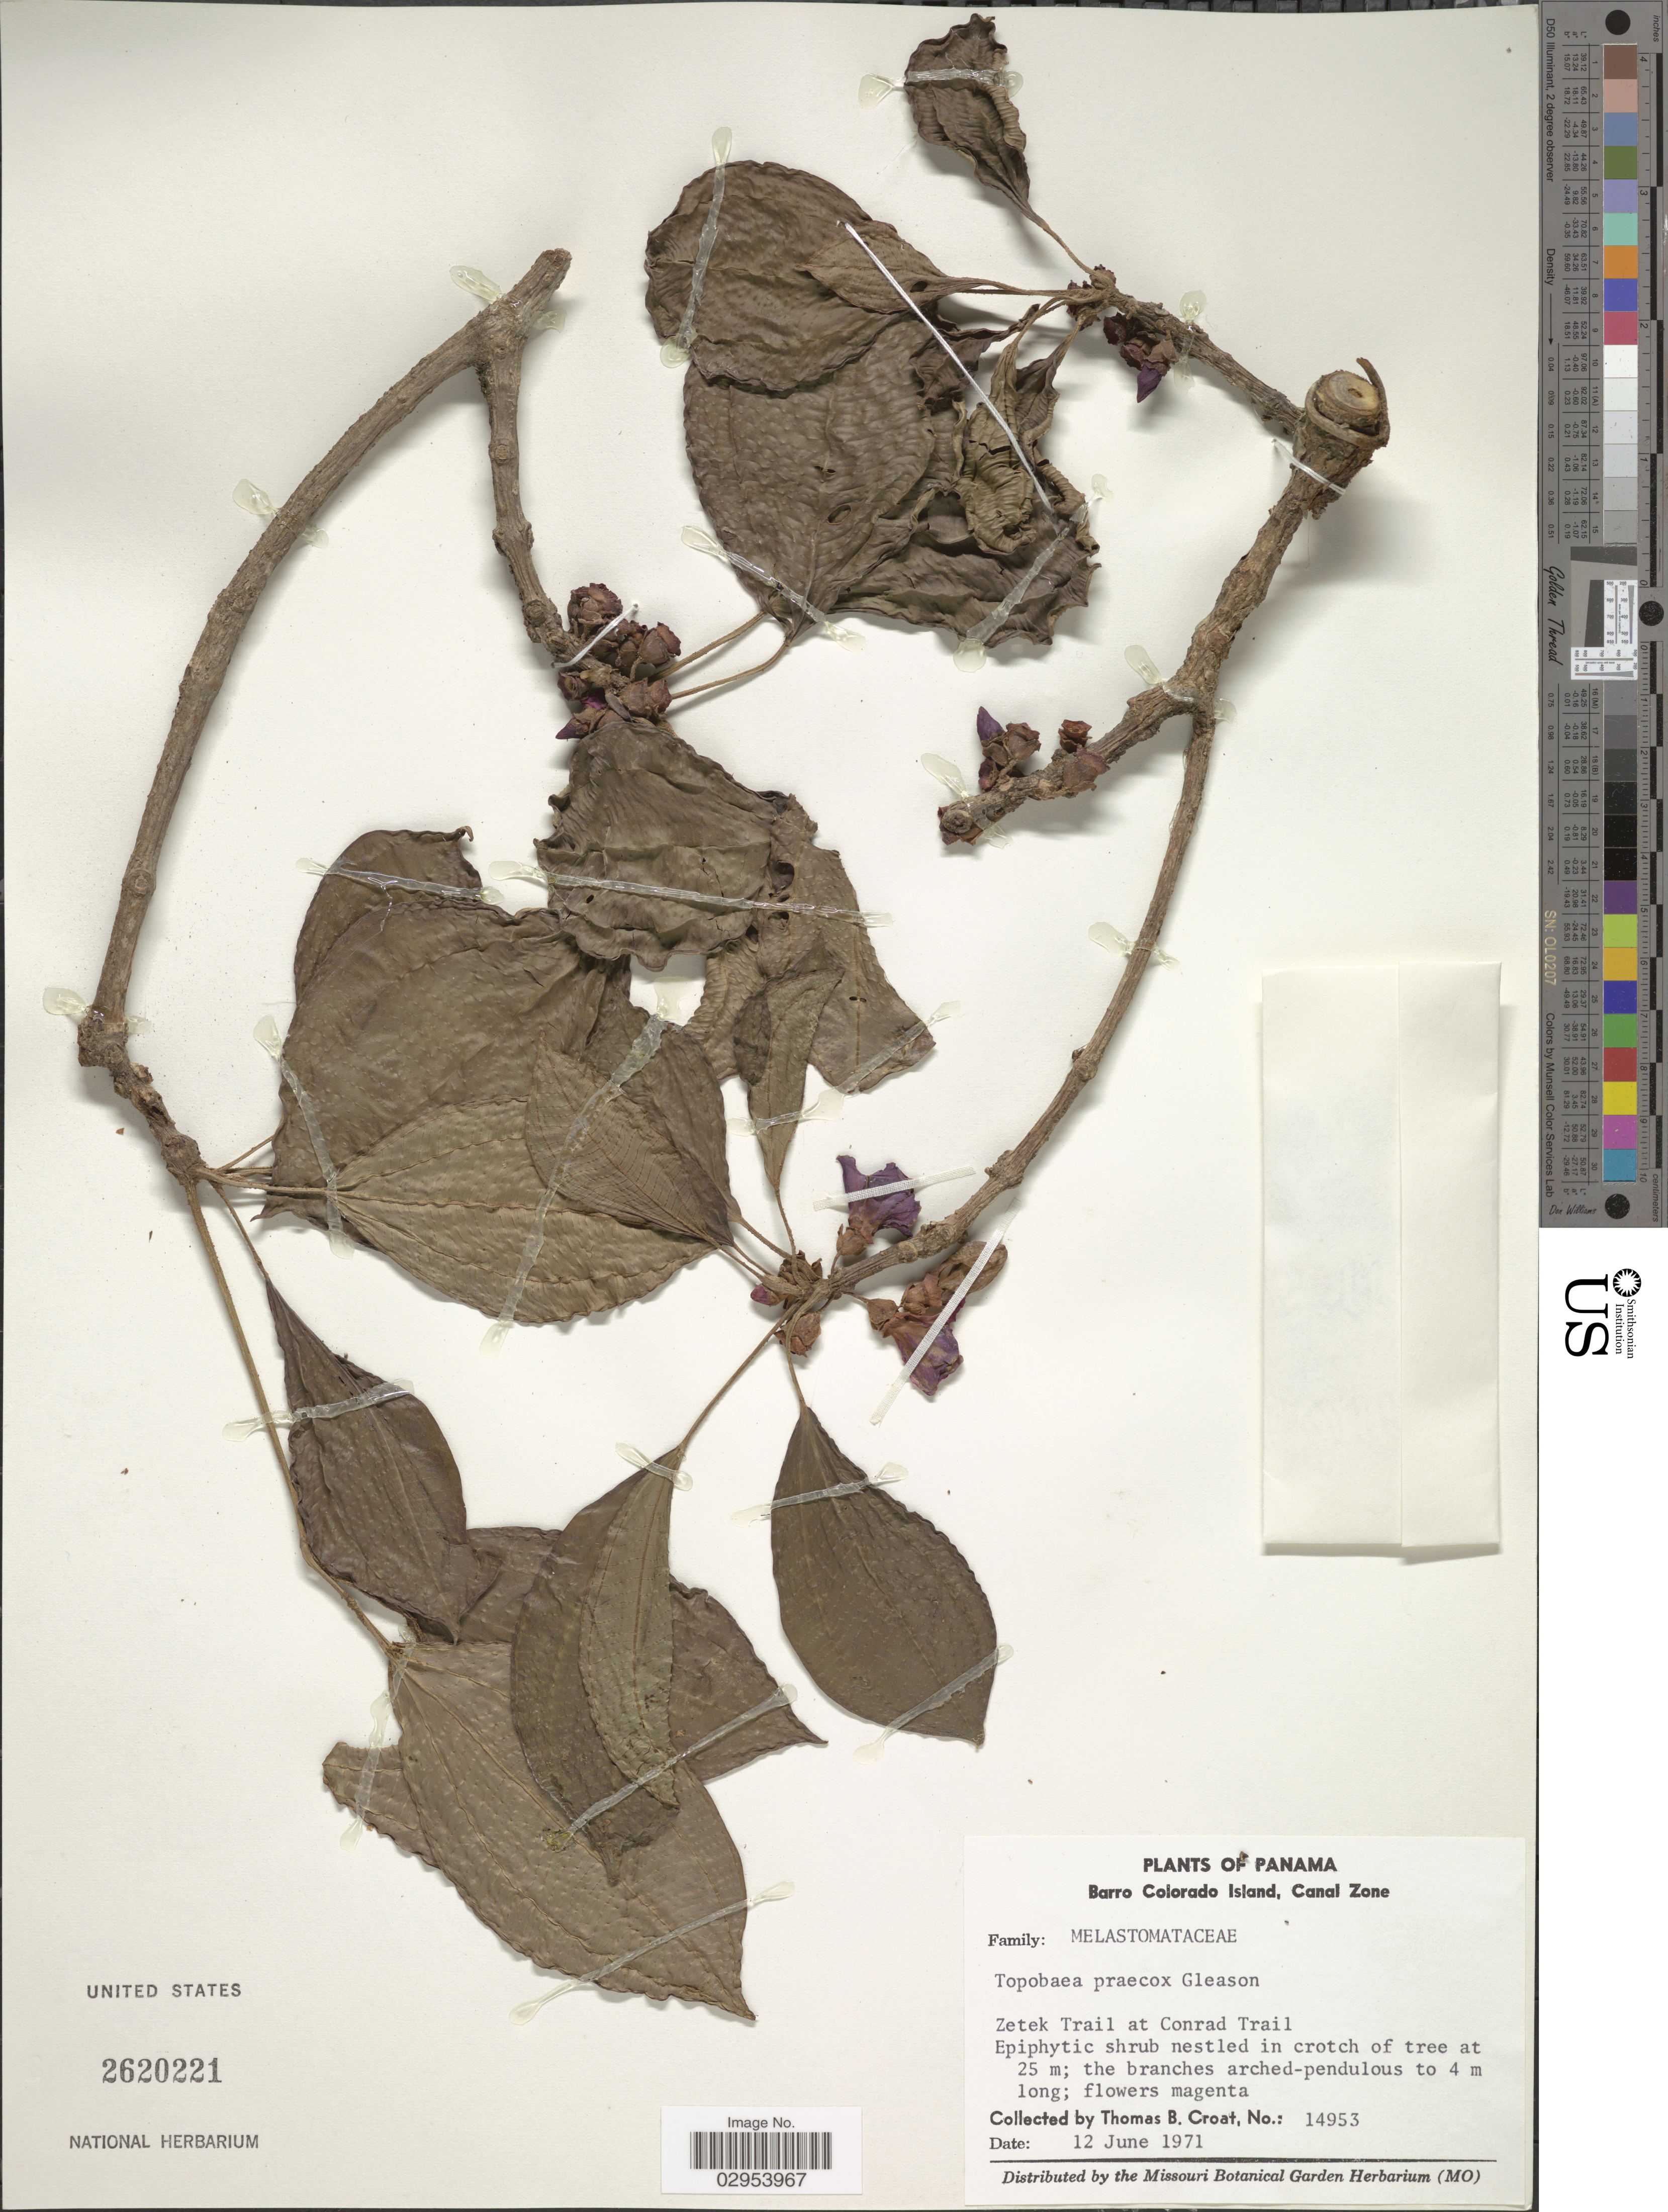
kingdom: Plantae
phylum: Tracheophyta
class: Magnoliopsida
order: Myrtales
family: Melastomataceae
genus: Topobea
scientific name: Topobea praecox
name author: Gleason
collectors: T. B. Croat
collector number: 14953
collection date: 1971-06-12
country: Panama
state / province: Panamá Oeste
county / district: Canal Zone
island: Barro Colorado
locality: Barro Colorado Island, Canal Zone. Zetek Trail at Conrad Trail.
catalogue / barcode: US 2620221